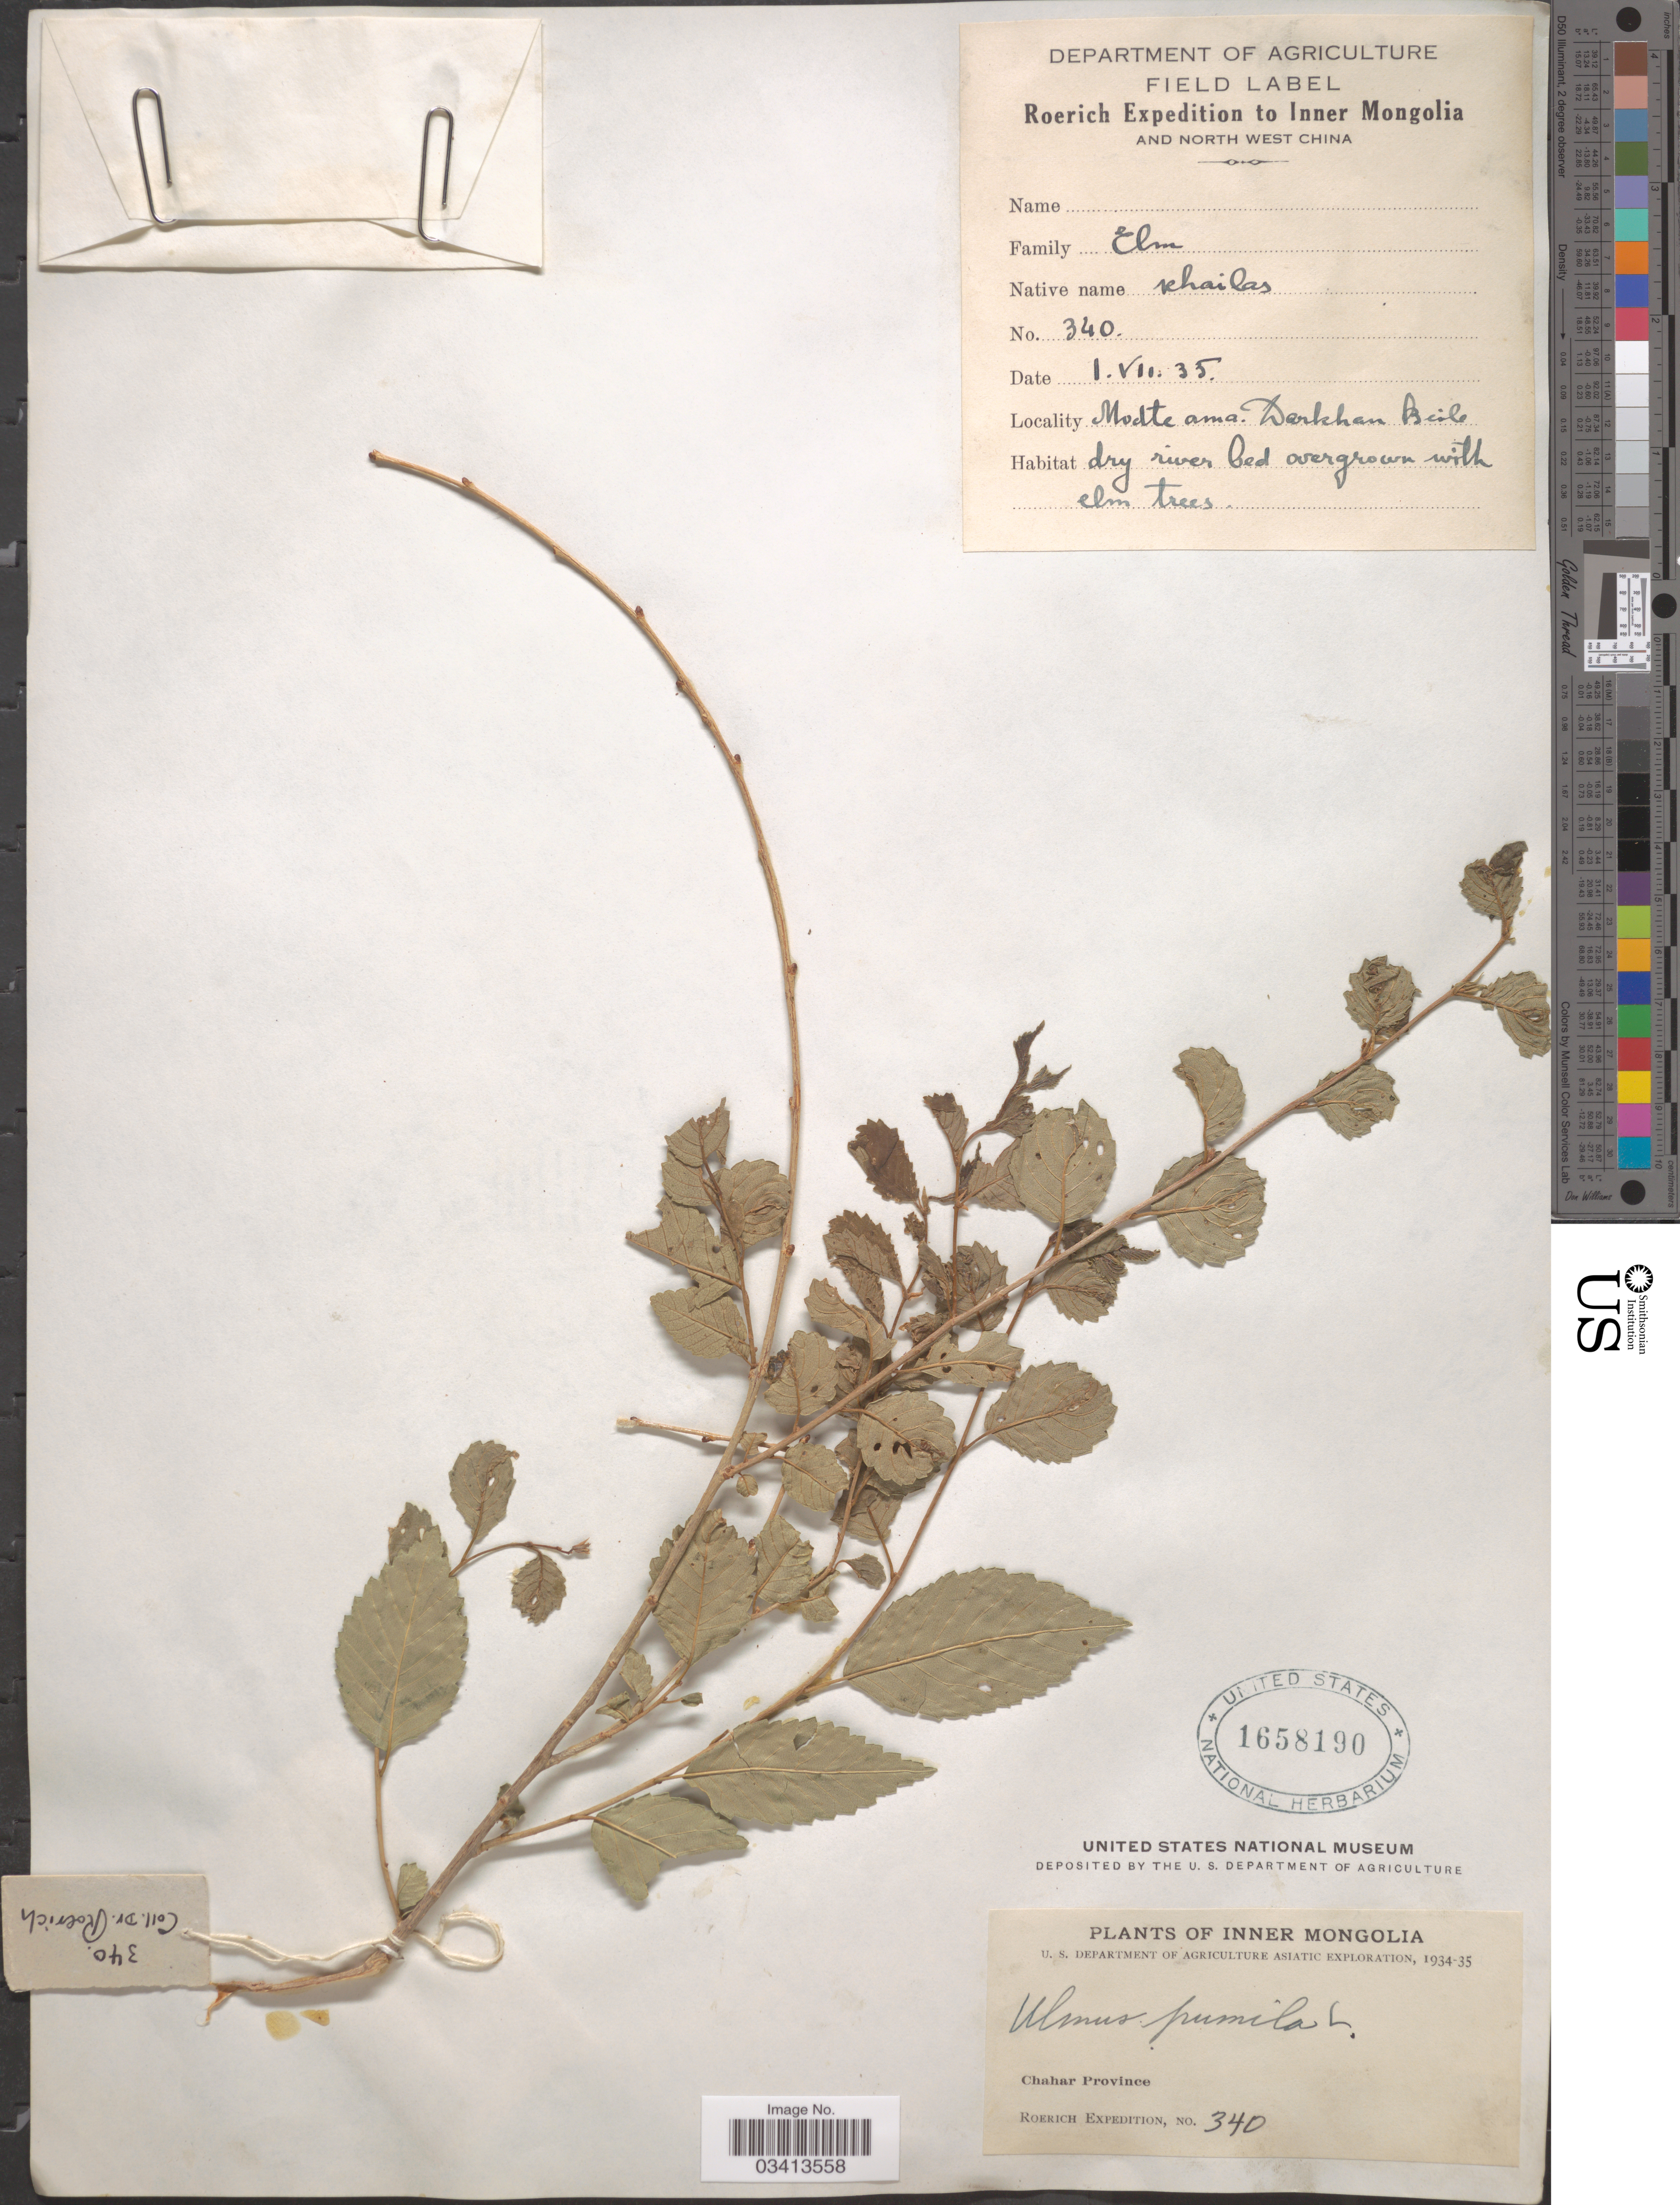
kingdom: Plantae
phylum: Tracheophyta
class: Magnoliopsida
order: Rosales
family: Ulmaceae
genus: Ulmus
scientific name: Ulmus pumila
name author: L.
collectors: Roerich Expedition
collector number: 340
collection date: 1935-07-01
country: China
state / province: Nei Monggol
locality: Chahar Province. Inner Mongolia and North West China. Modte ama. Darkham Biele.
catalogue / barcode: US 1658190